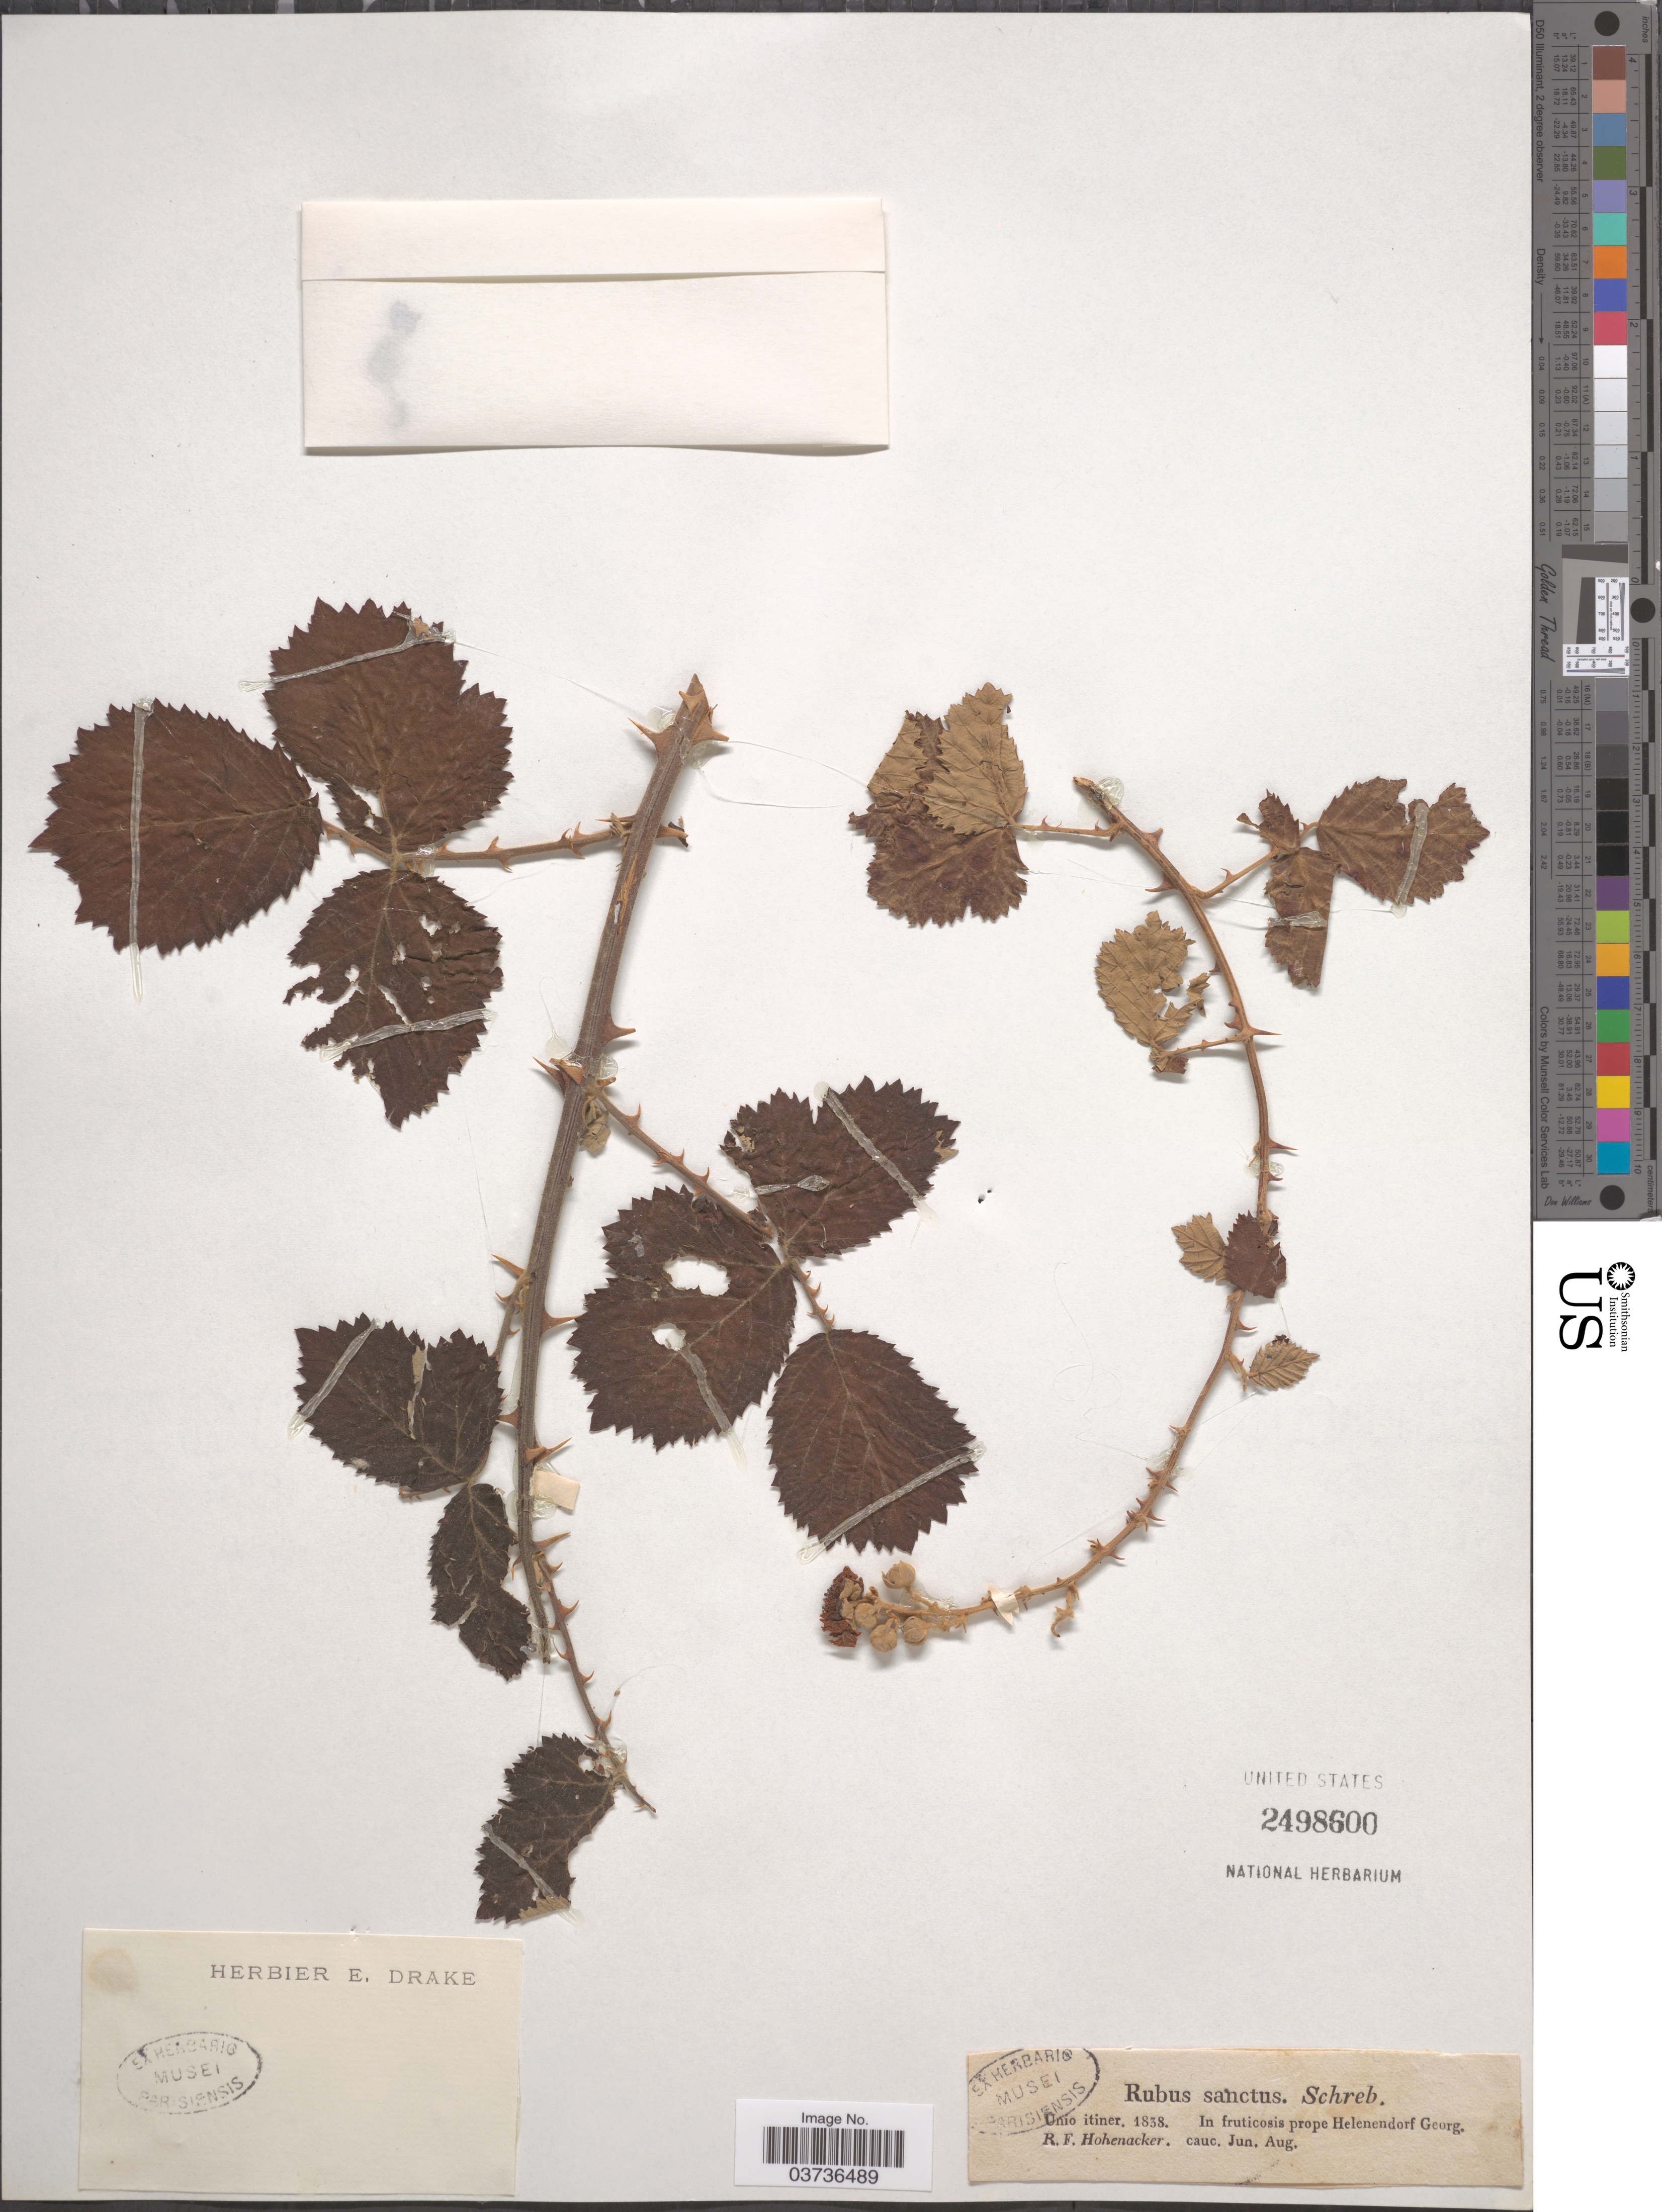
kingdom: Plantae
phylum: Tracheophyta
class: Magnoliopsida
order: Rosales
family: Rosaceae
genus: Rubus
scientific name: Rubus sanctus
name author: Schreb.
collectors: R. F. Hohenacker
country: Georgia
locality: In fruticosis prope Helenendorf Georg.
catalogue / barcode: US 2498600